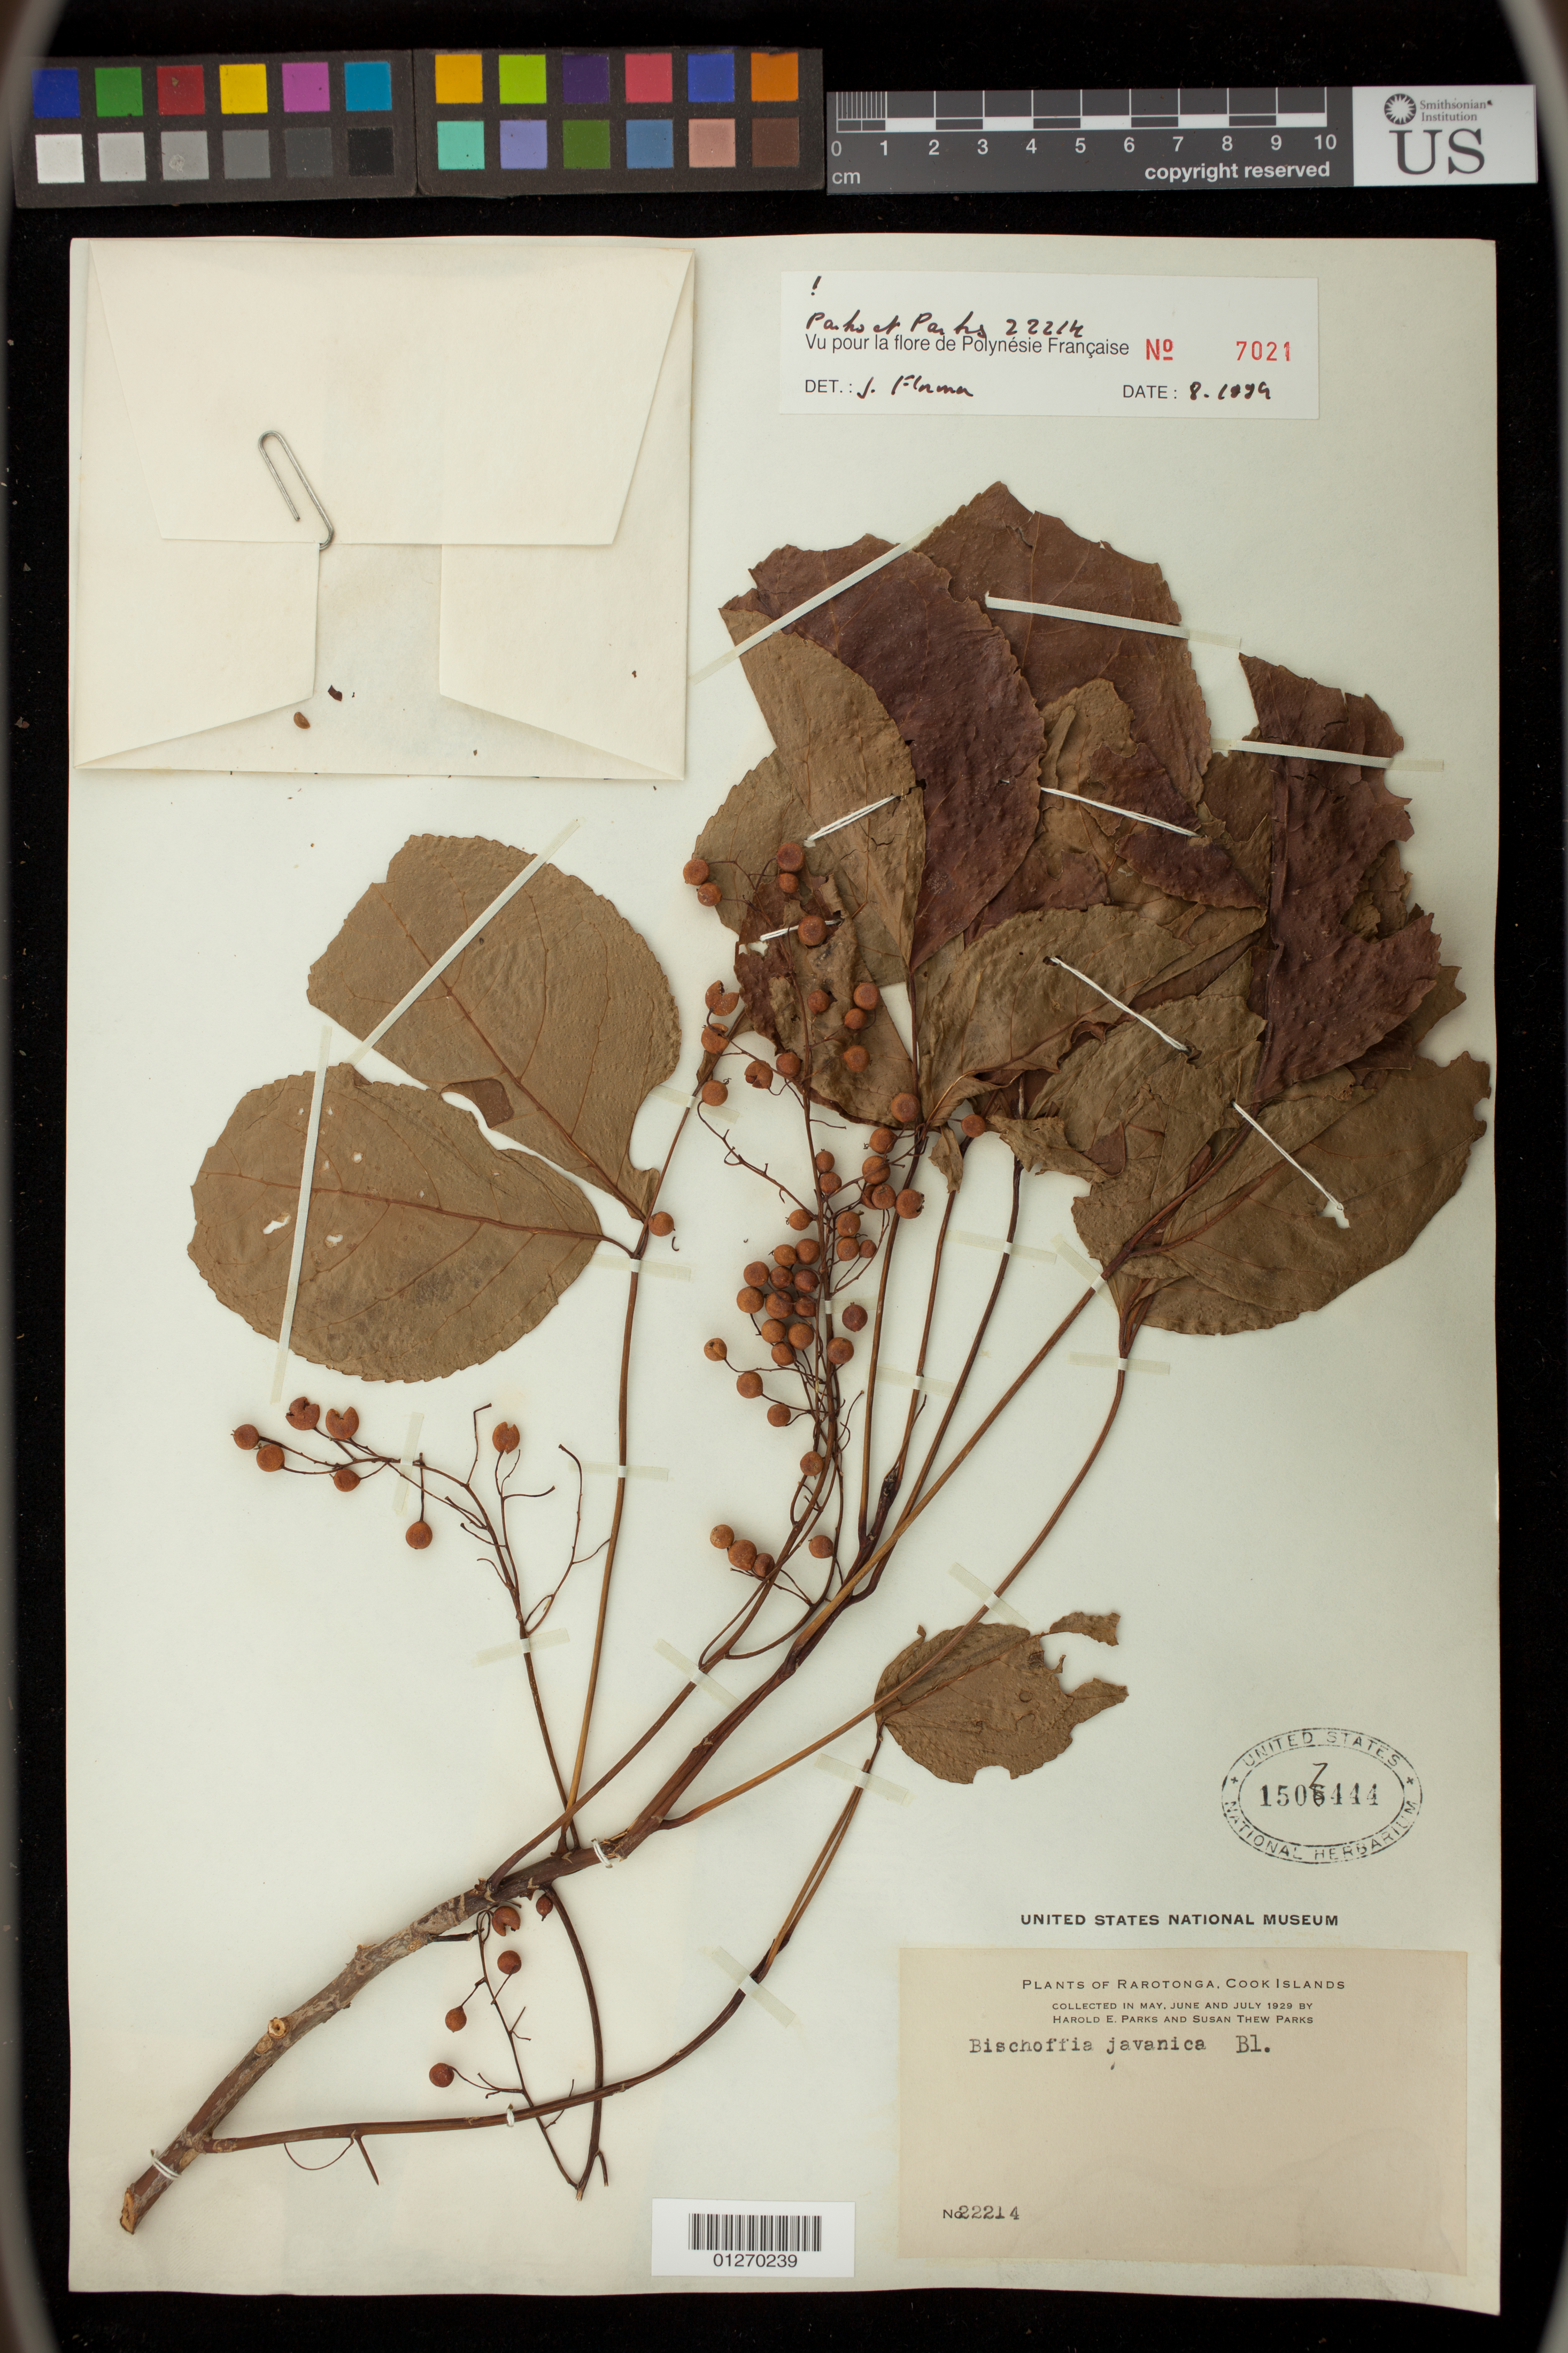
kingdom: Plantae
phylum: Tracheophyta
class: Magnoliopsida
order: Malpighiales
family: Phyllanthaceae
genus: Bischofia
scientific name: Bischofia javanica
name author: Blume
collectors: H. E. Parks & S. Parks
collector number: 22214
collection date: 1929-05/1929-07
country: Cook Islands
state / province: Rarotonga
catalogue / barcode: US 1507444